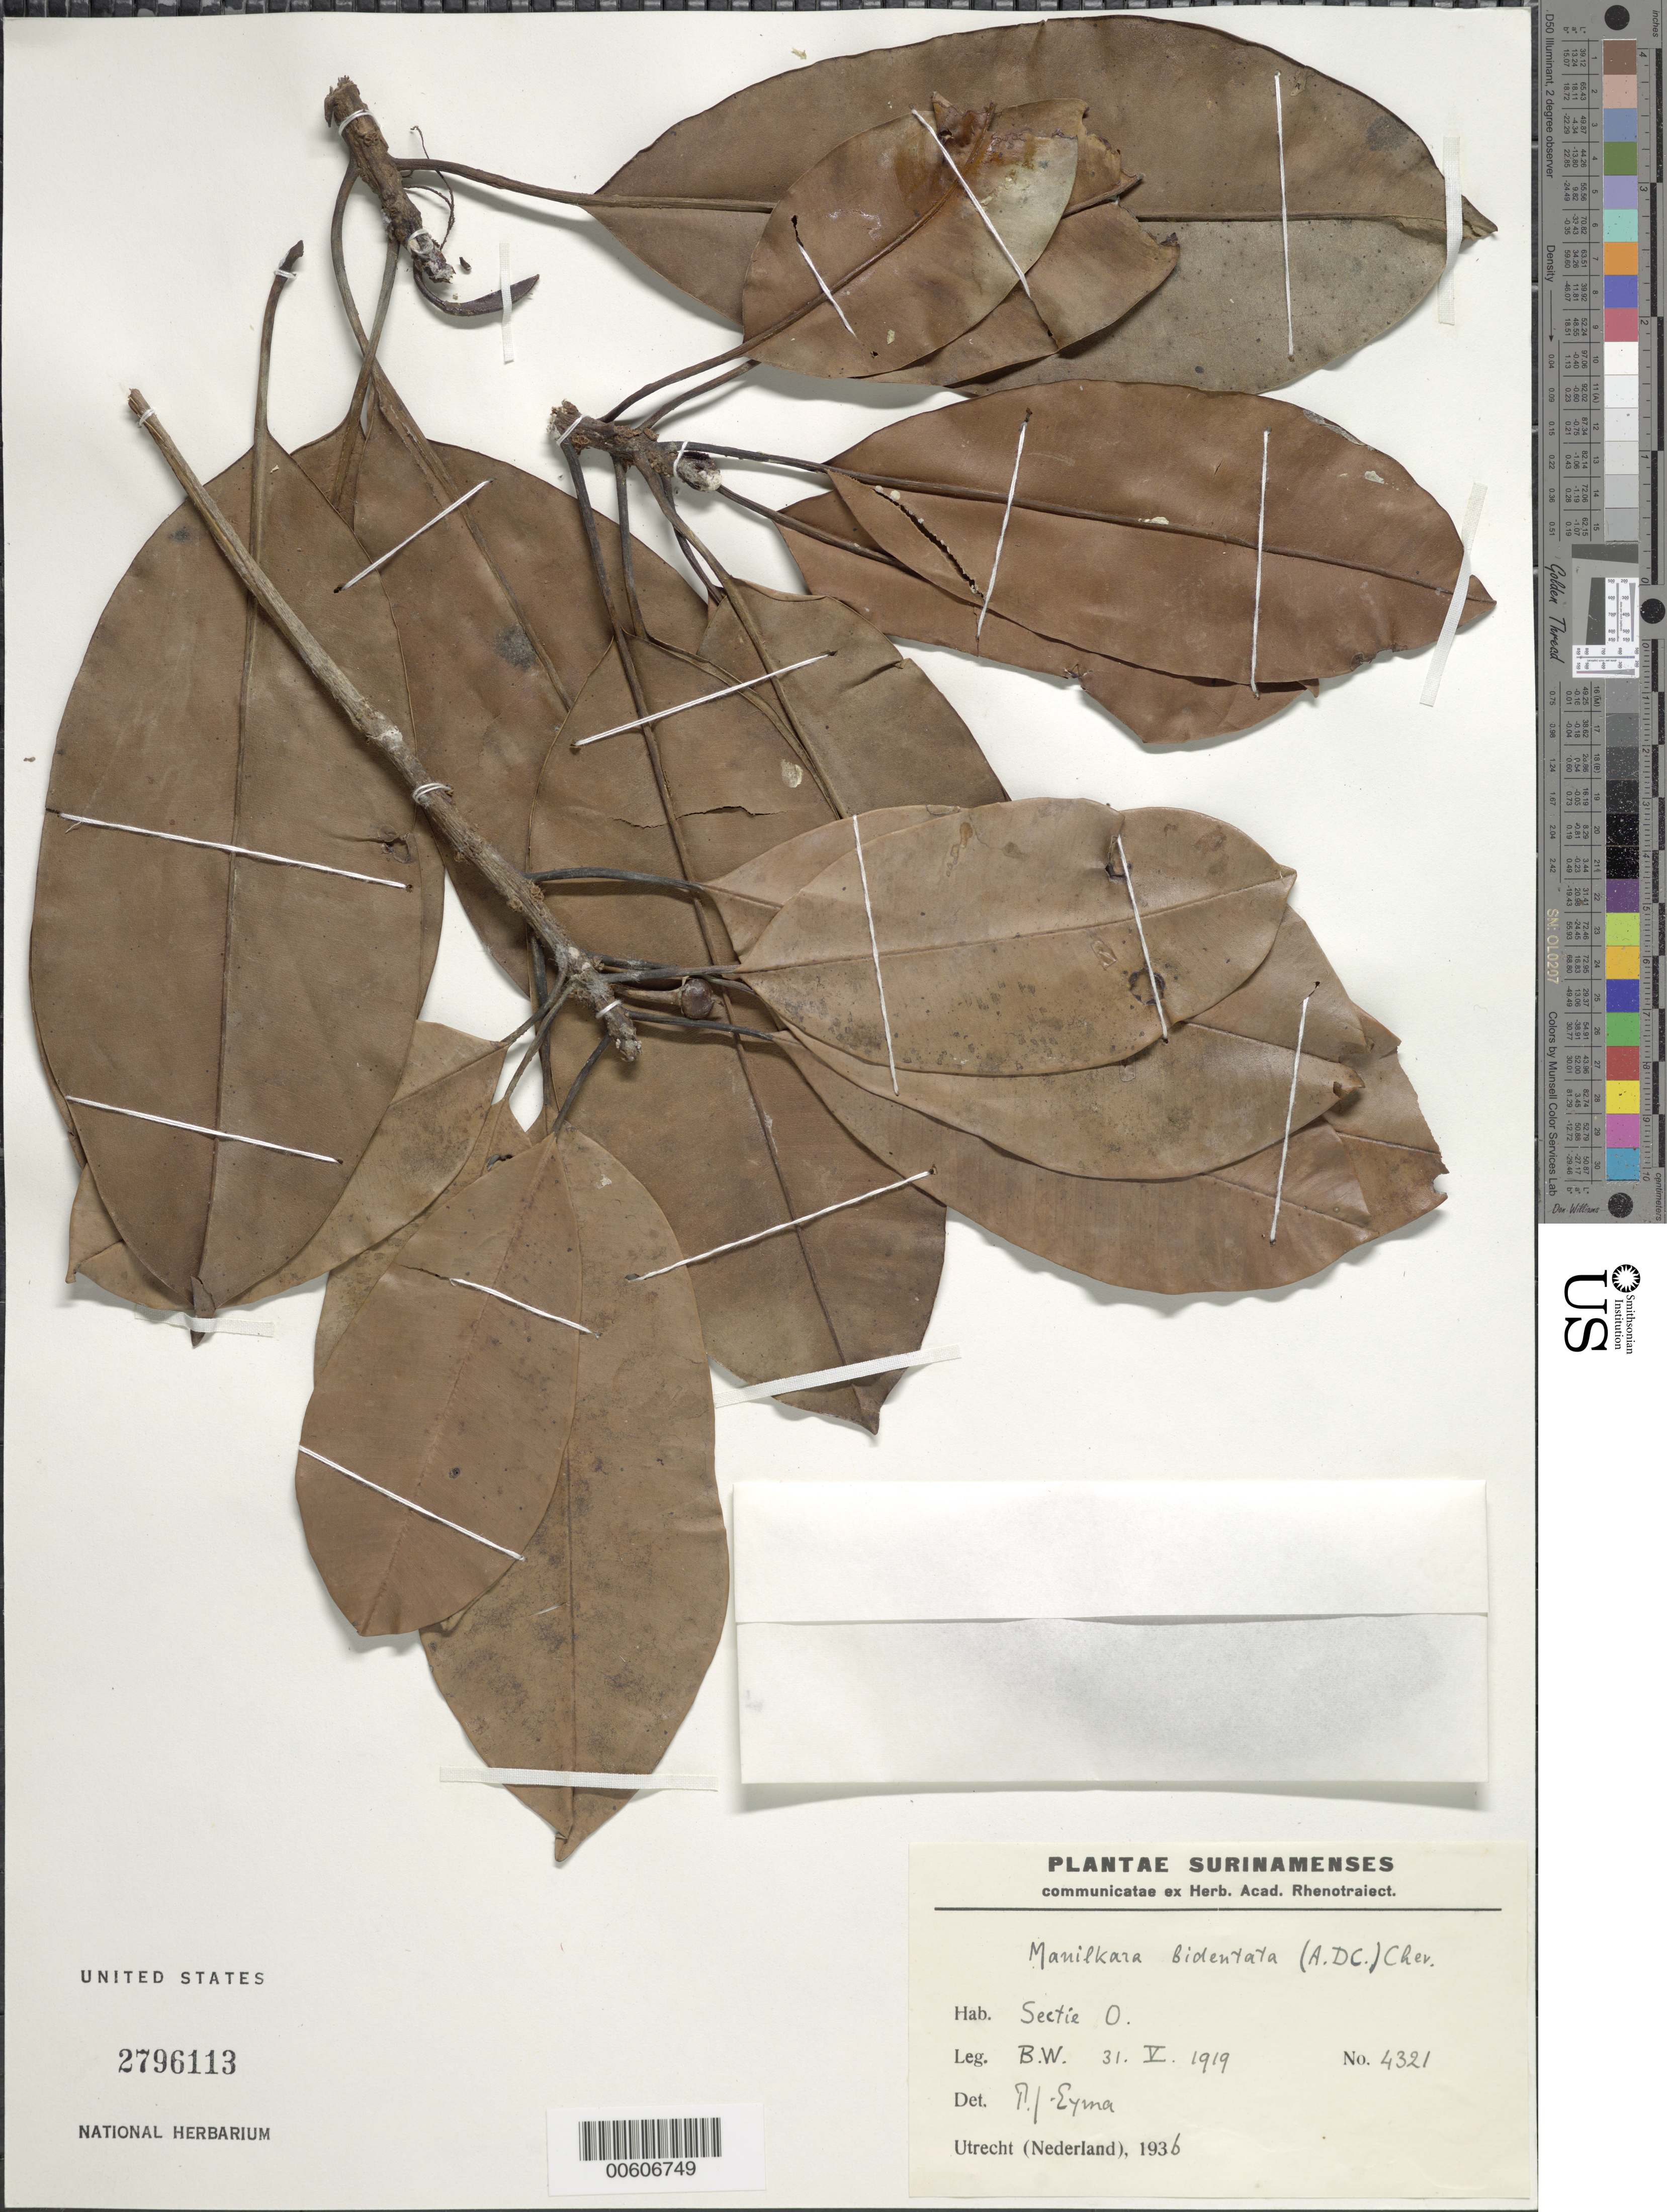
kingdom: Plantae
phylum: Tracheophyta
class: Magnoliopsida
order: Ericales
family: Sapotaceae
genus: Manilkara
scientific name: Manilkara bidentata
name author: (A. DC.) A. Chev.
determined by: Eyma, P. J.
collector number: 4321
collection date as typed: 31-May-19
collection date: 1919-05-31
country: Suriname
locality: Sectie O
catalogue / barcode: US 2796113